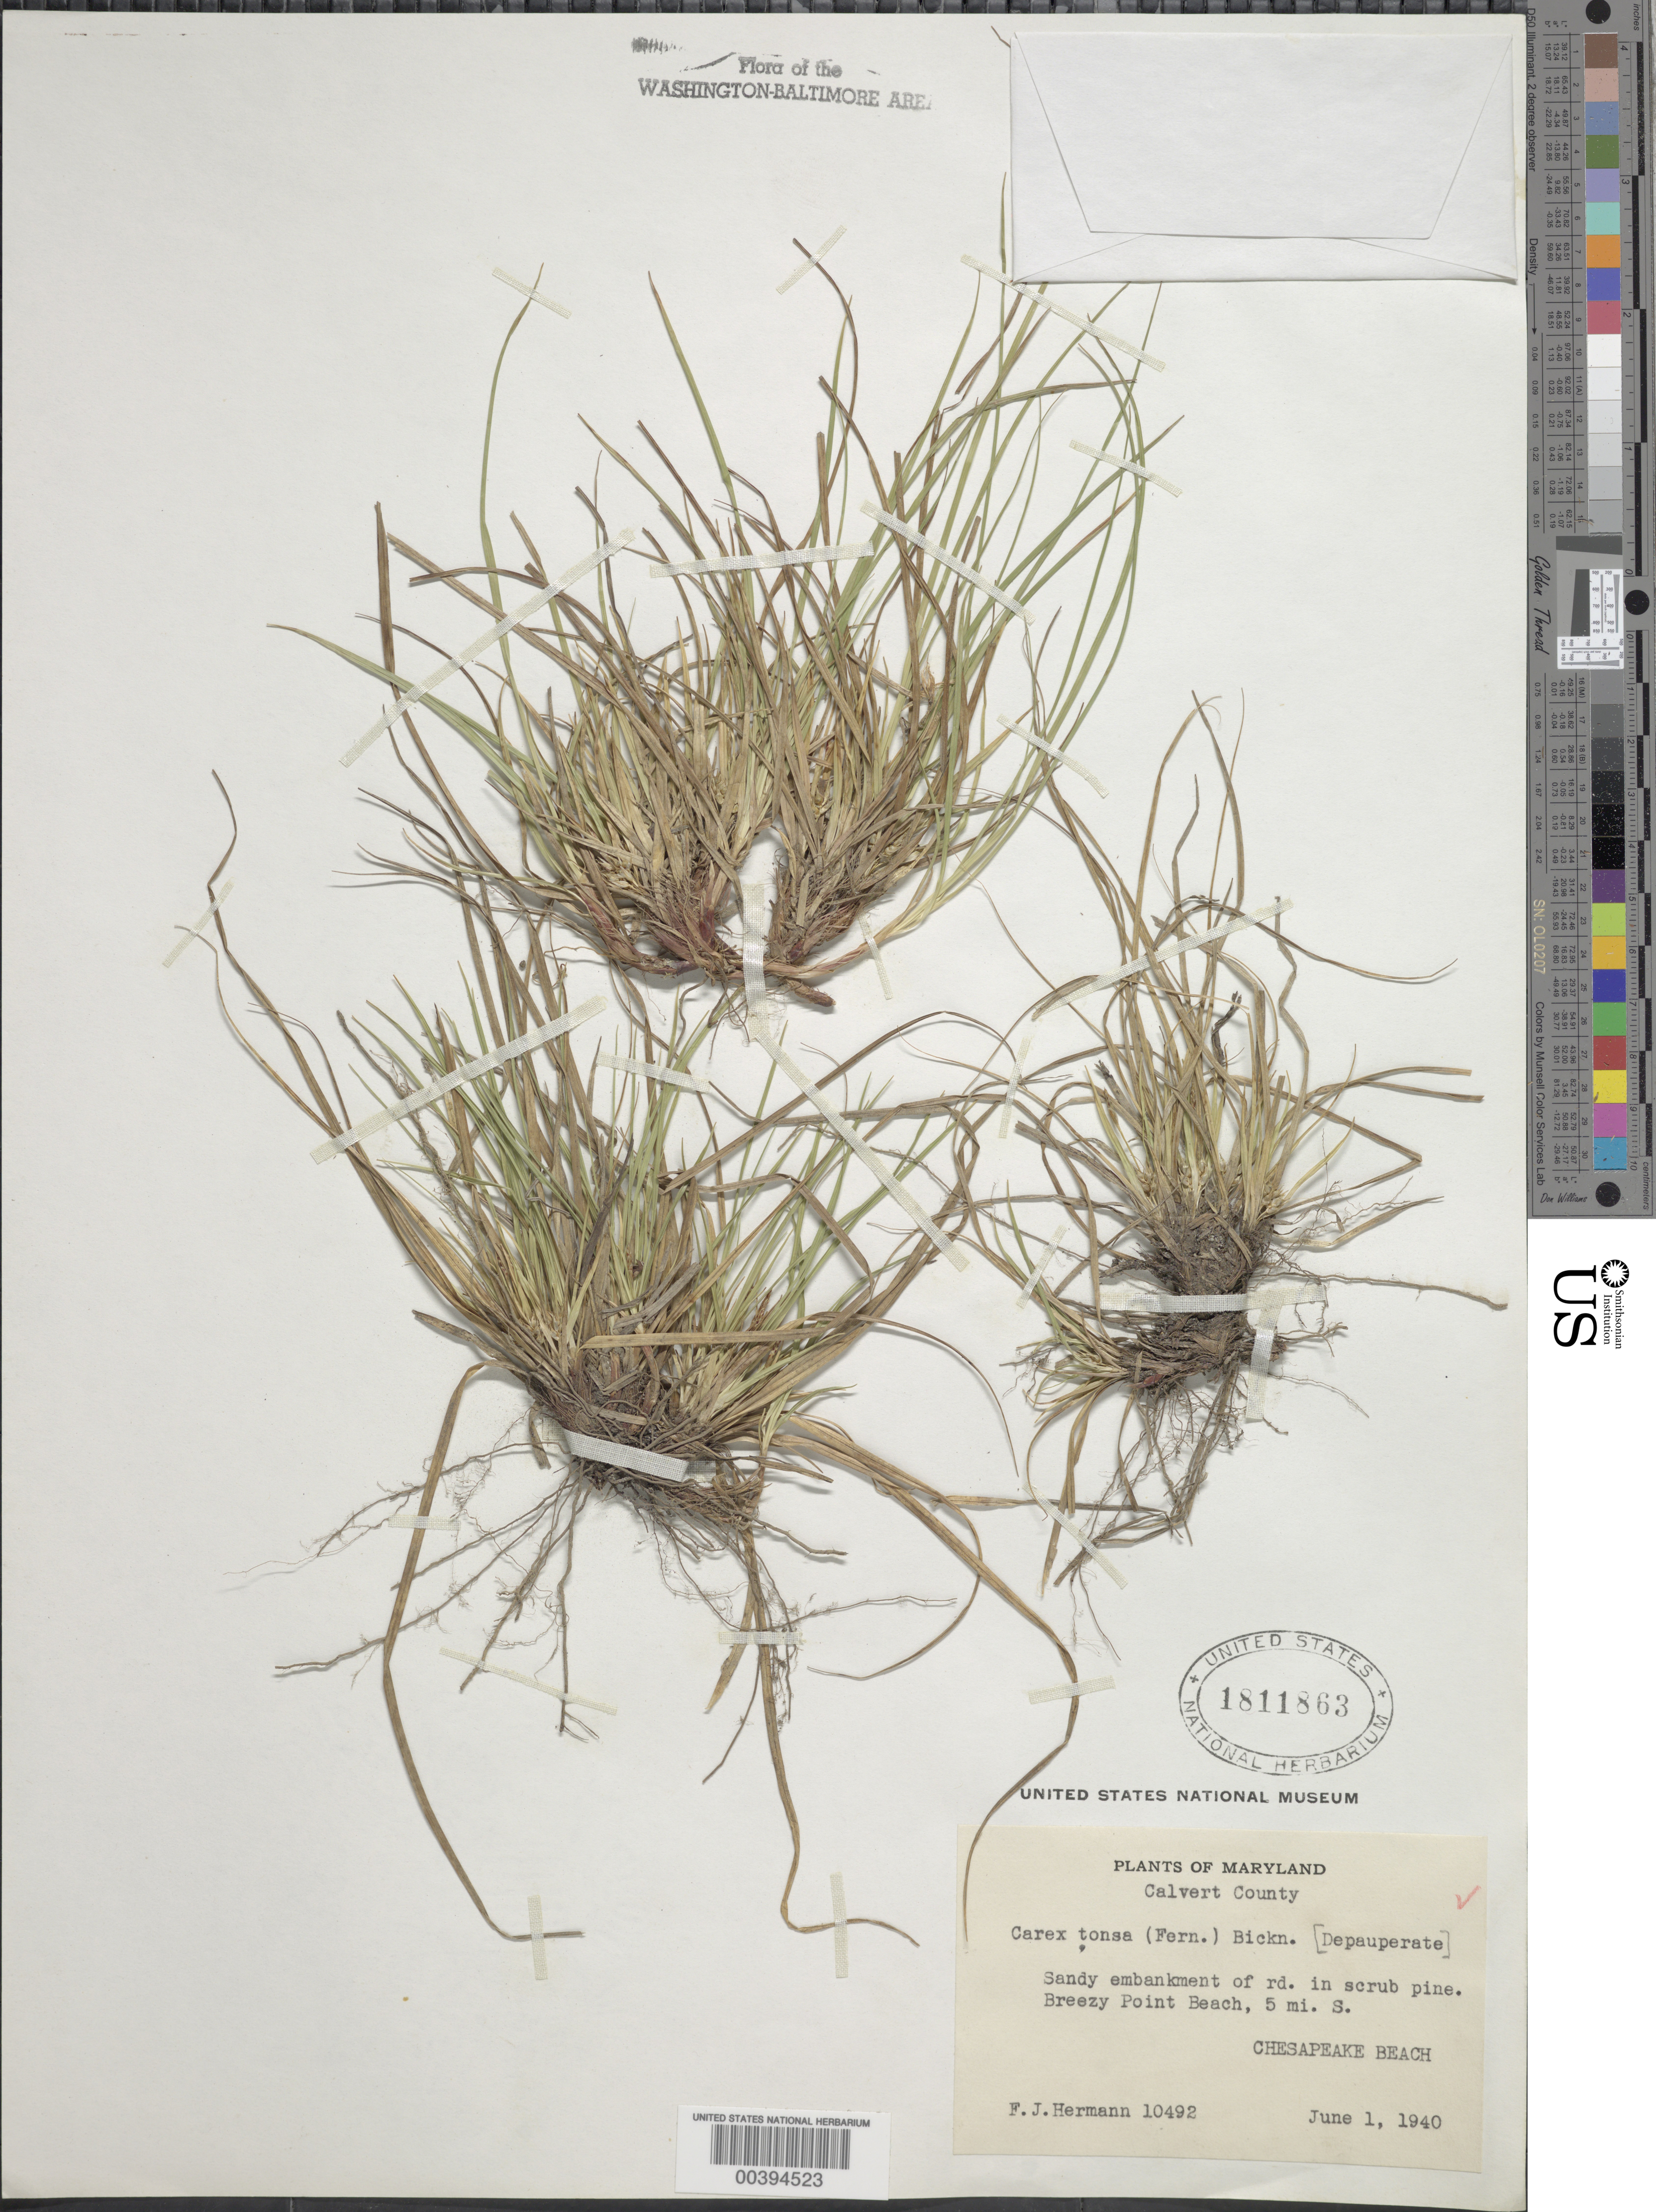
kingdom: Plantae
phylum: Tracheophyta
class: Liliopsida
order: Poales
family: Cyperaceae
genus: Carex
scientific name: Carex tonsa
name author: (Fernald) E.P. Bicknell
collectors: F. J. Hermann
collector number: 10492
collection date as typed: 01 Jun 1940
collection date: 1940-06-01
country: United States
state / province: Maryland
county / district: Calvert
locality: Breezy Point Beach, south of Chesapeake Beach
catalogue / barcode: US 1811863